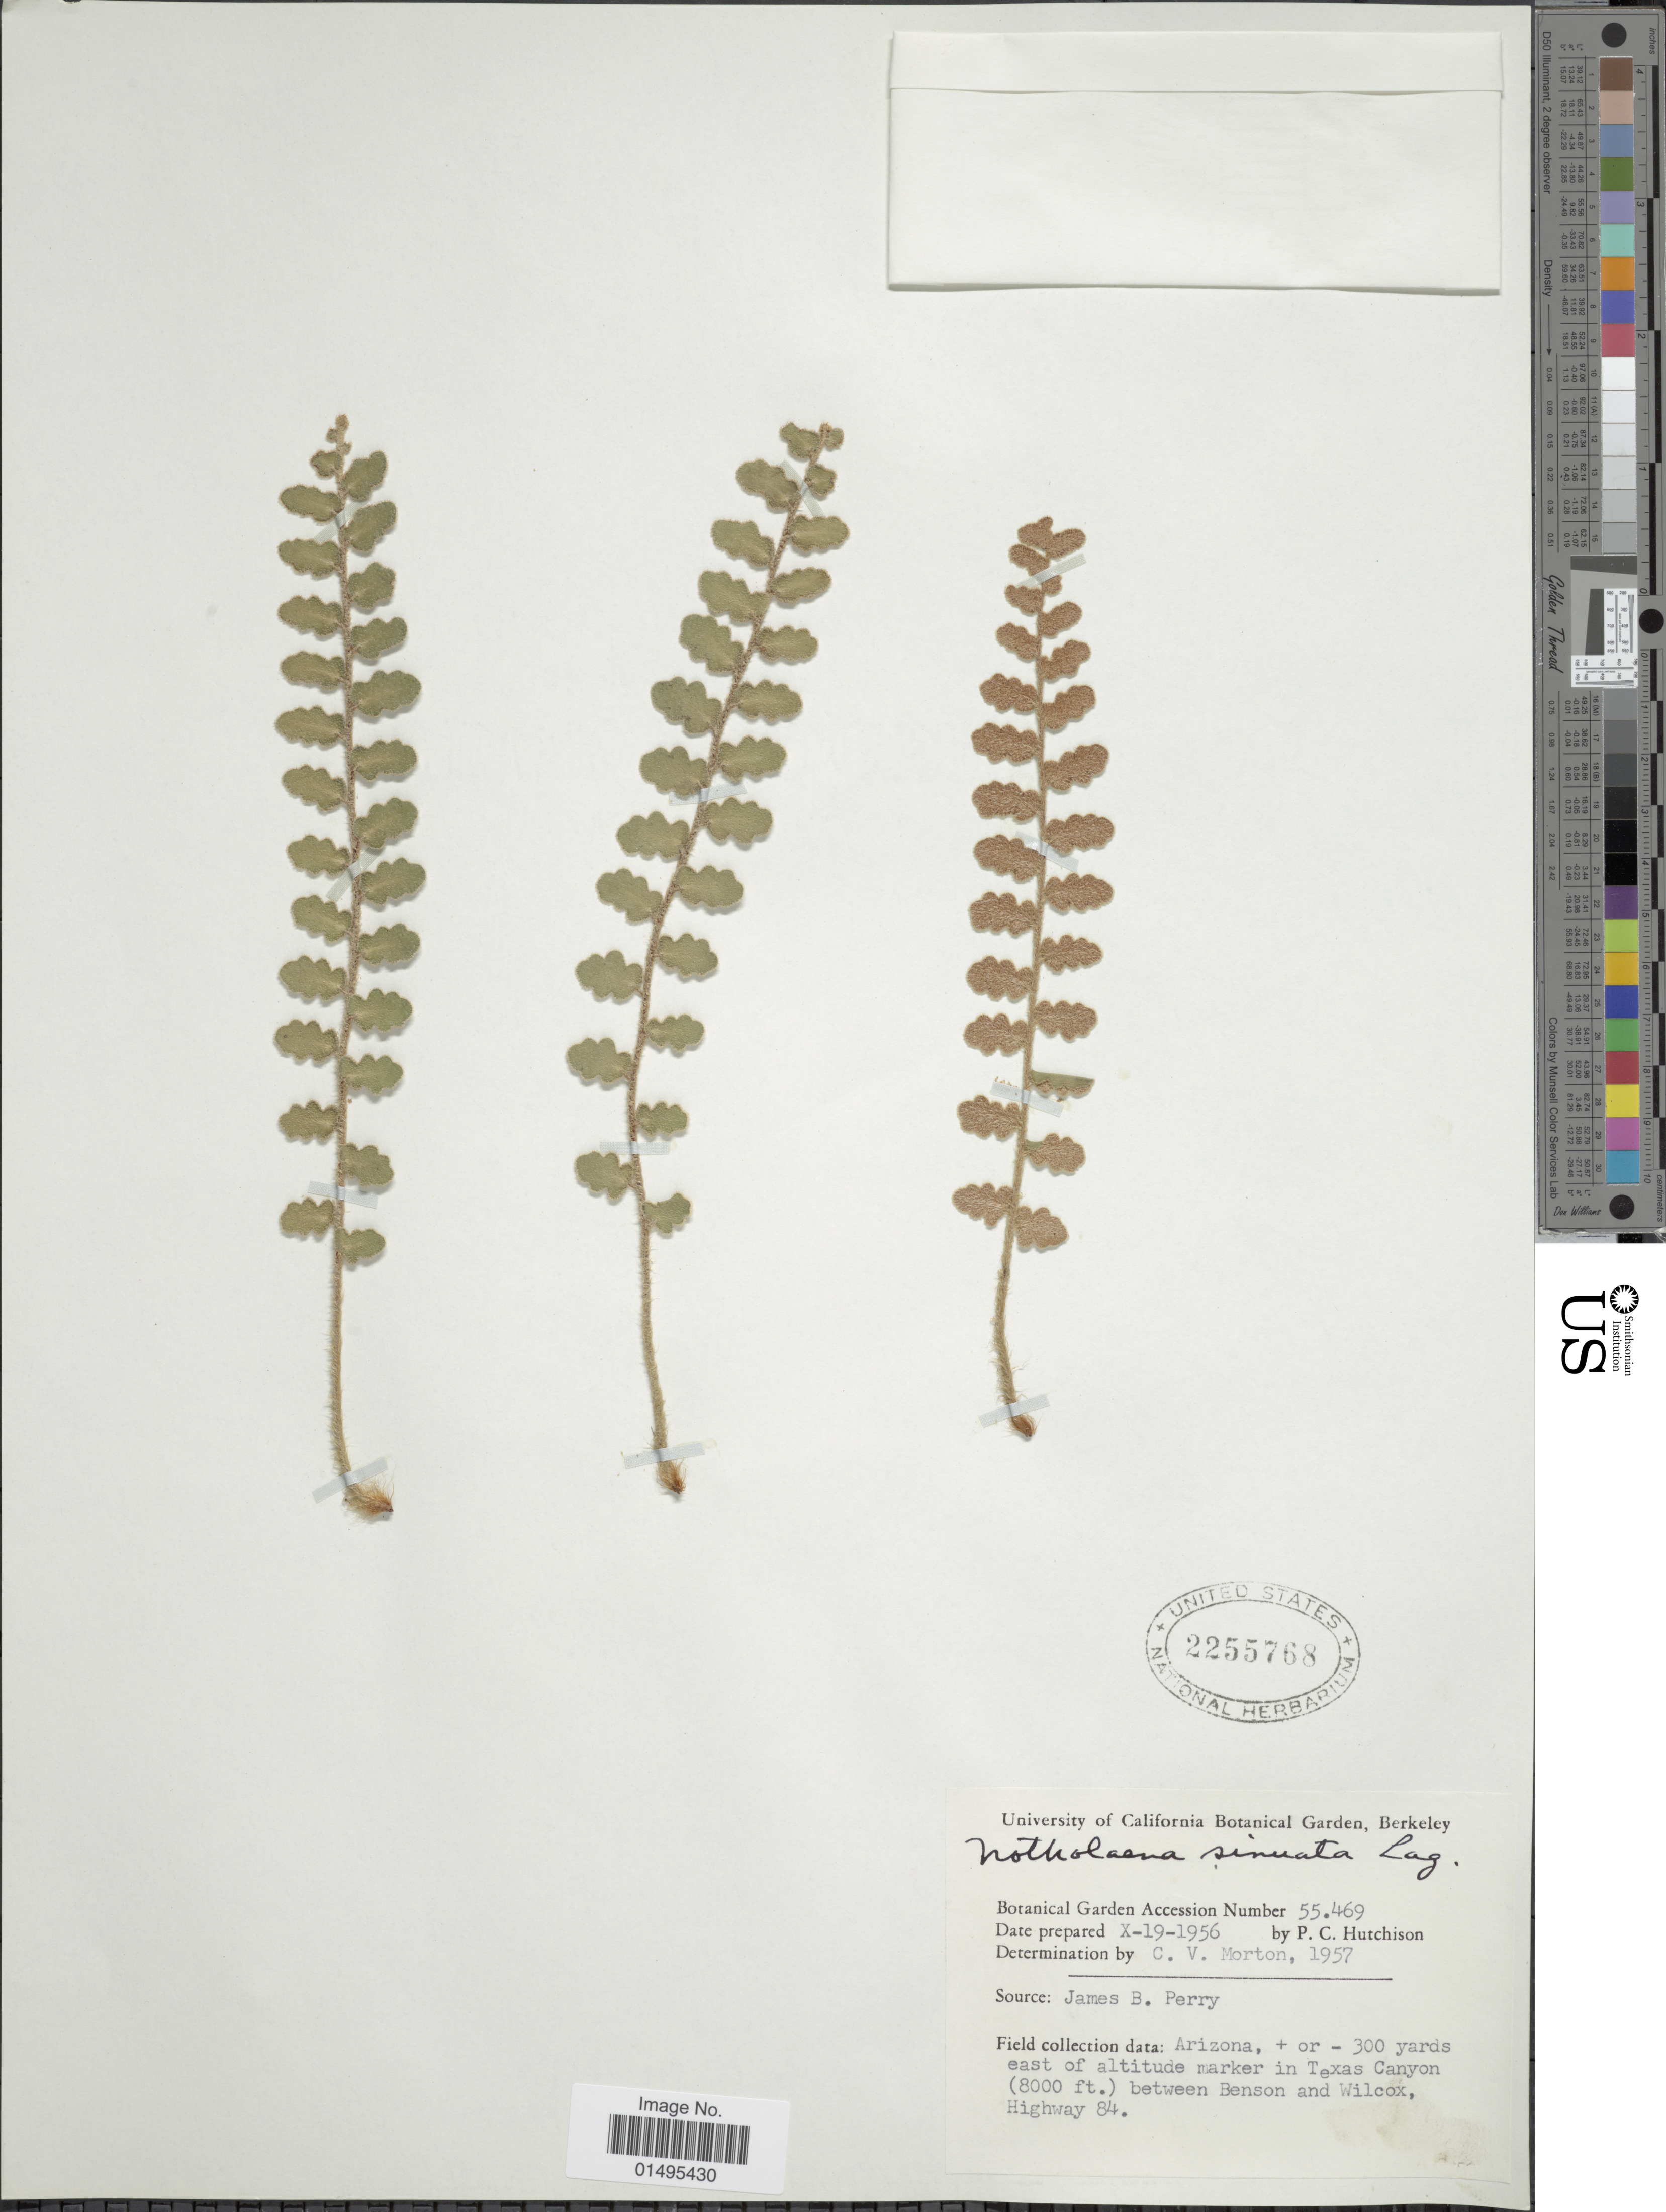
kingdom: Plantae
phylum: Tracheophyta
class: Polypodiopsida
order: Polypodiales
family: Pteridaceae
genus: Notholaena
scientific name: Notholaena sinuata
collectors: P. C. Hutchison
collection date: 1956-10-19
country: United States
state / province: California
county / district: Alameda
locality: University of California Botanical Garden, Berkeley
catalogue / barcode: US 2255768